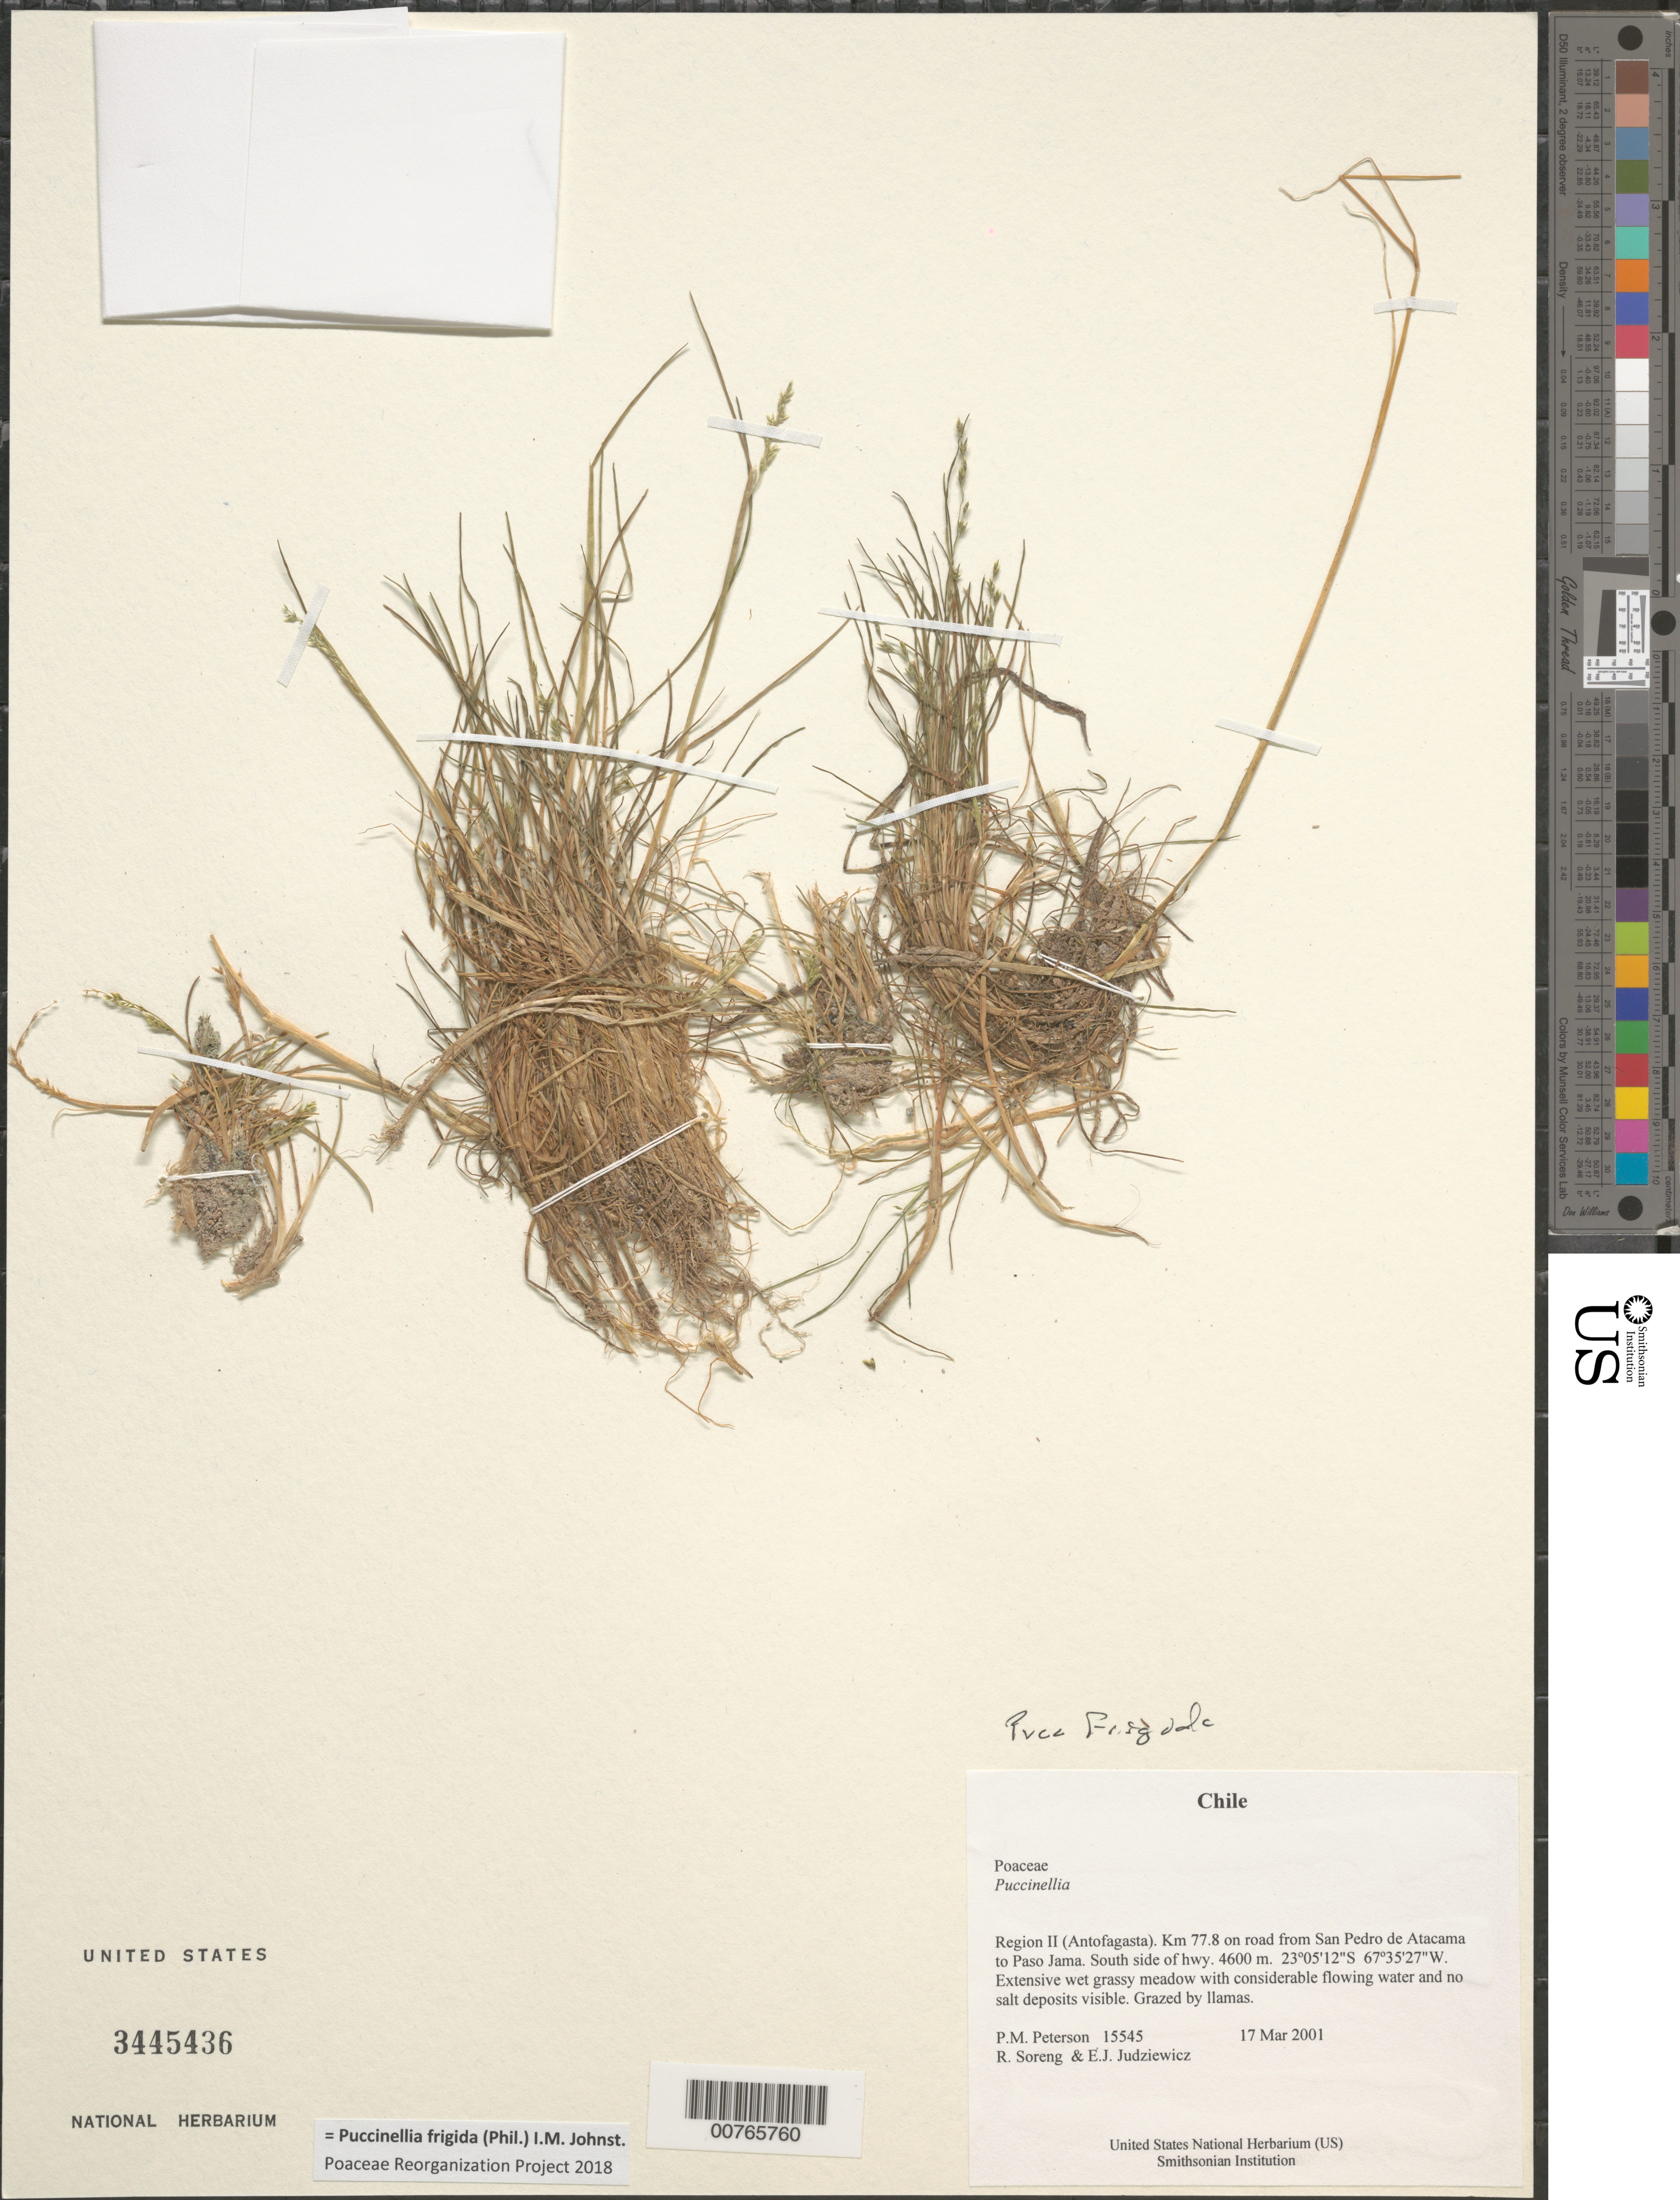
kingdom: Plantae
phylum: Tracheophyta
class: Liliopsida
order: Poales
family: Poaceae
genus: Puccinellia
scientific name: Puccinellia frigida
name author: (Phil.) I.M. Johnst.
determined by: Poaceae Reorganization Project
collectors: P. M. Peterson, R. J. Soreng & E. J. Judziewicz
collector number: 15545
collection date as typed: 17 Mar 2001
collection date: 2001-03-17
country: Chile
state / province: Antofagasta (II)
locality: Km 77.8 on road from San Pedro de Atacama to Paso Jama. South side of hwy.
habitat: Extensive wet grassy meadow with considerable flowing water and no salt deposits visible. Grazed by llamas.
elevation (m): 4600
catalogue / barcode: US 3445436